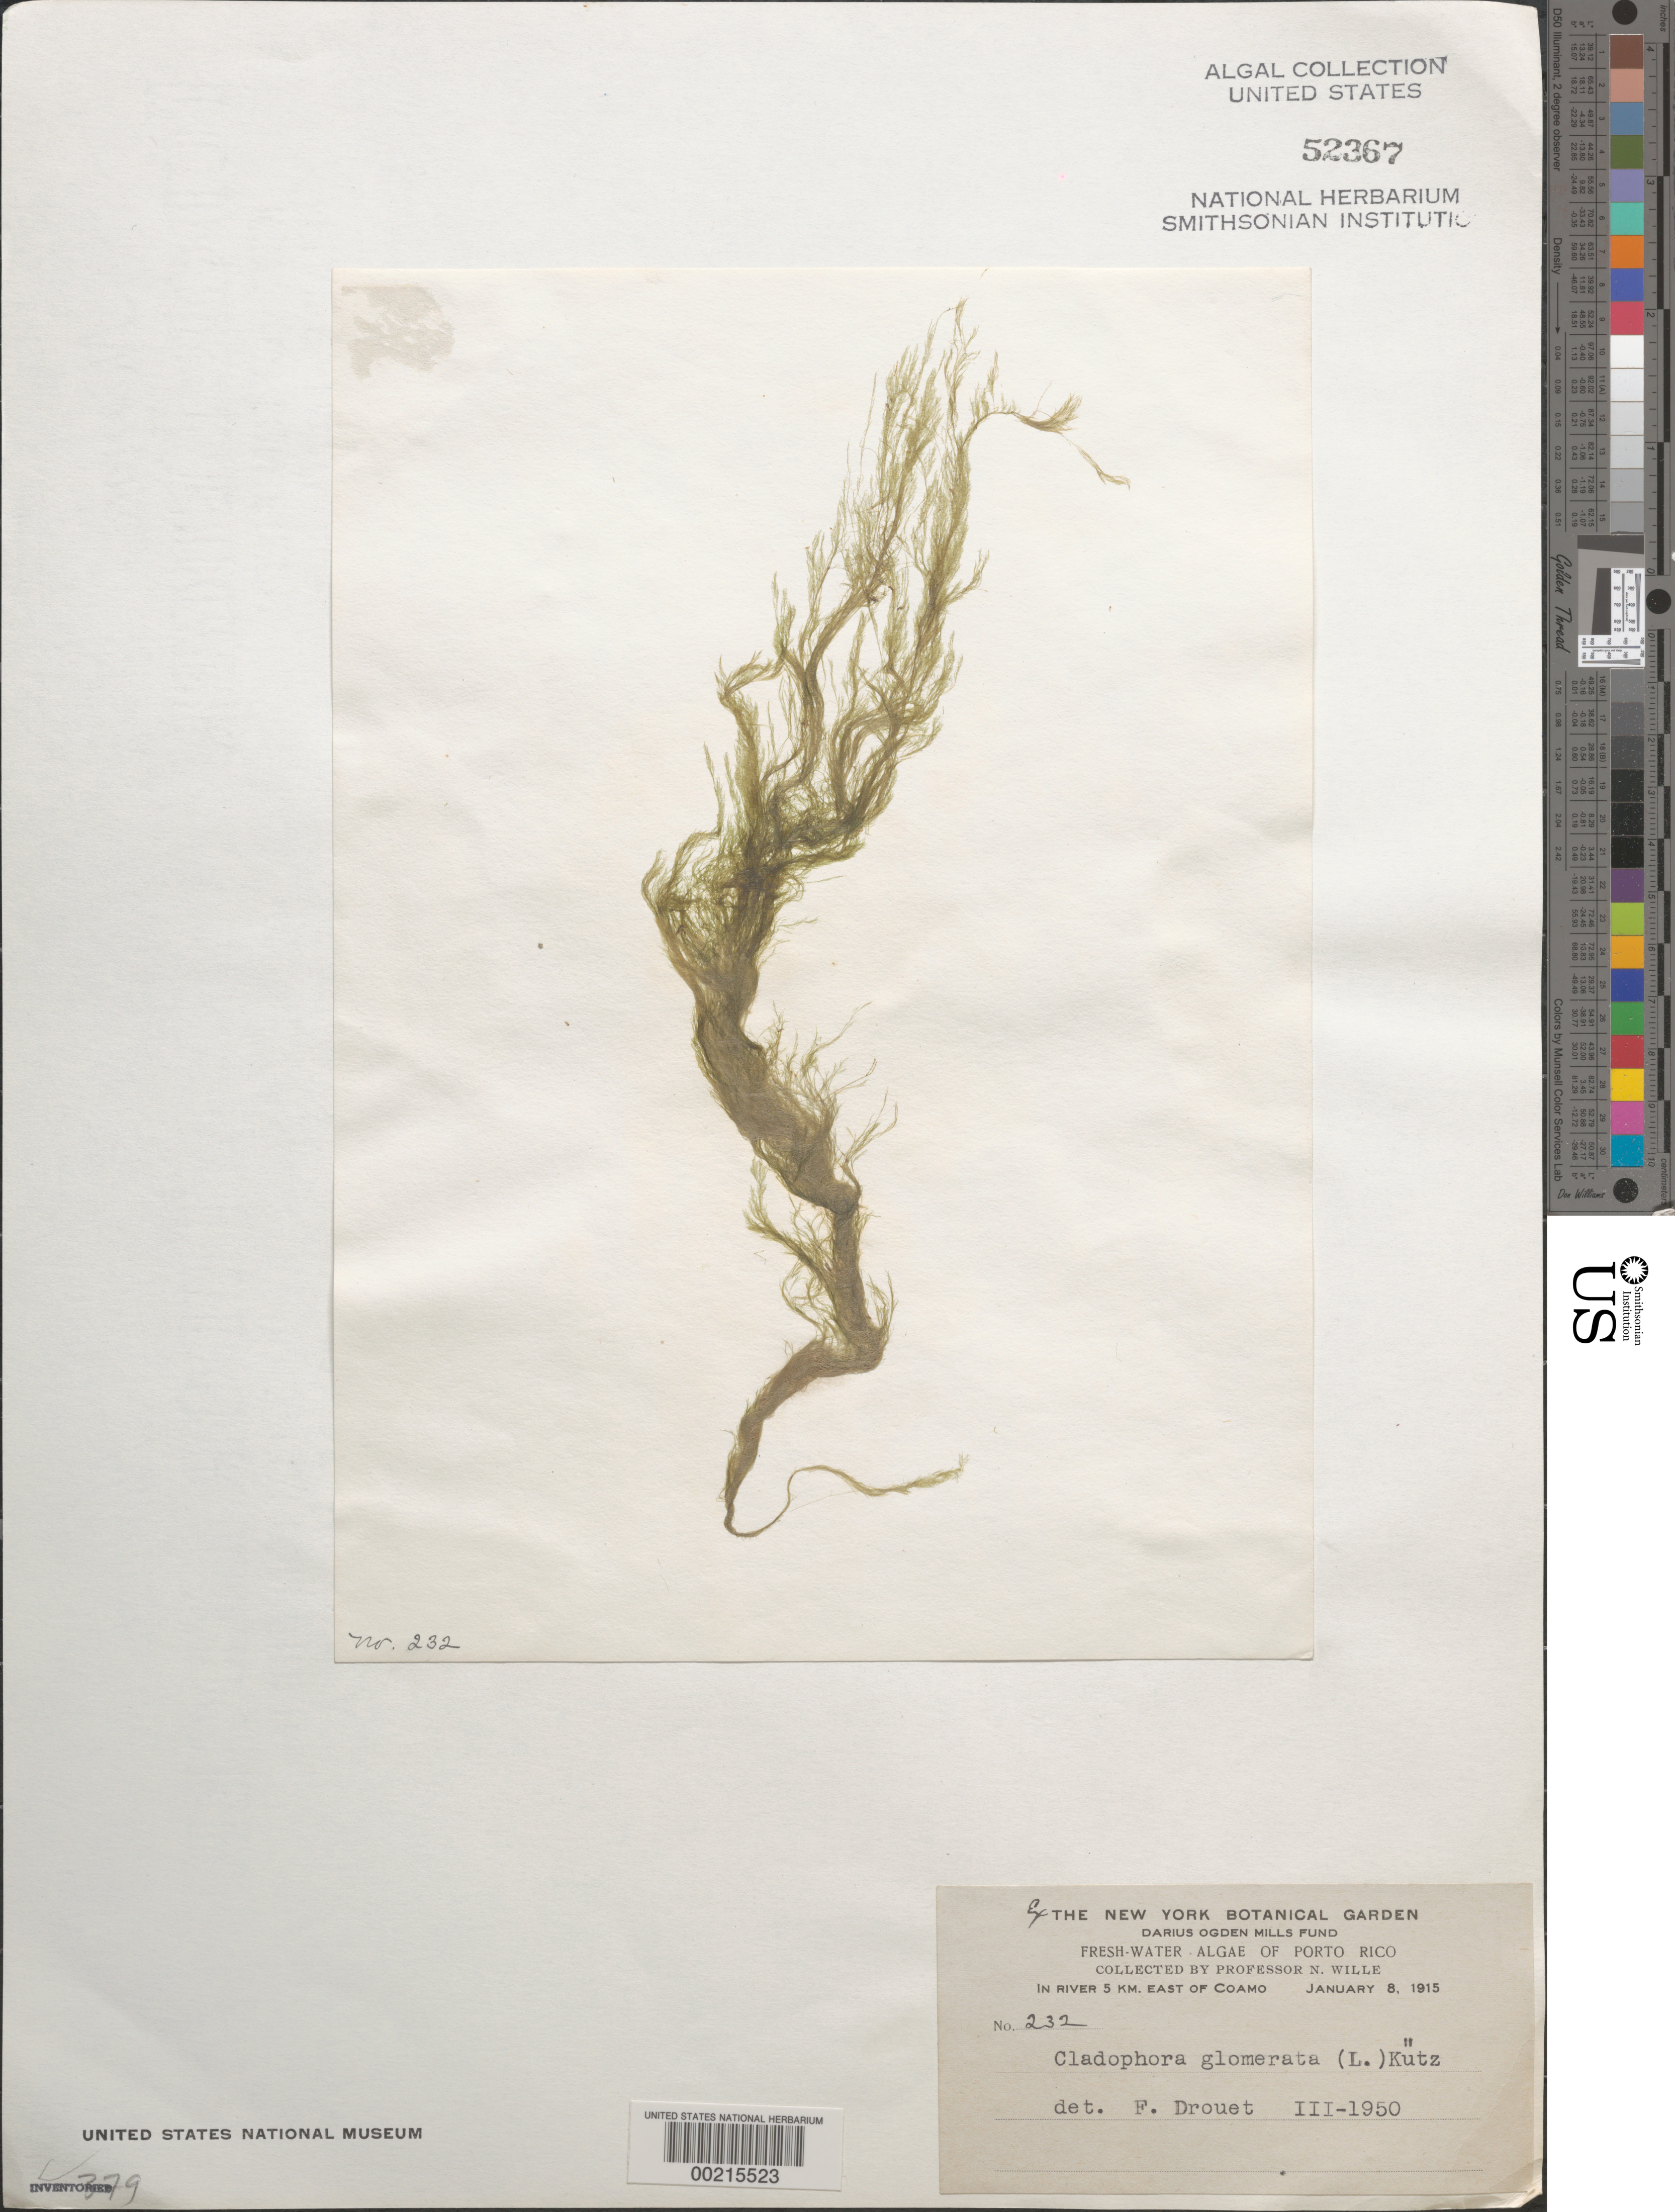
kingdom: Plantae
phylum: Chlorophyta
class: Ulvophyceae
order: Cladophorales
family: Cladophoraceae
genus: Cladophora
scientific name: Cladophora glomerata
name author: (L.) Kütz.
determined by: Drouet, F. E.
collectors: N. Wille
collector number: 232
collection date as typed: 08 Jan 1915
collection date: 1915-01-08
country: Puerto Rico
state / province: Coamo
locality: River 5 km east of coamo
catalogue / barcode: US 52367